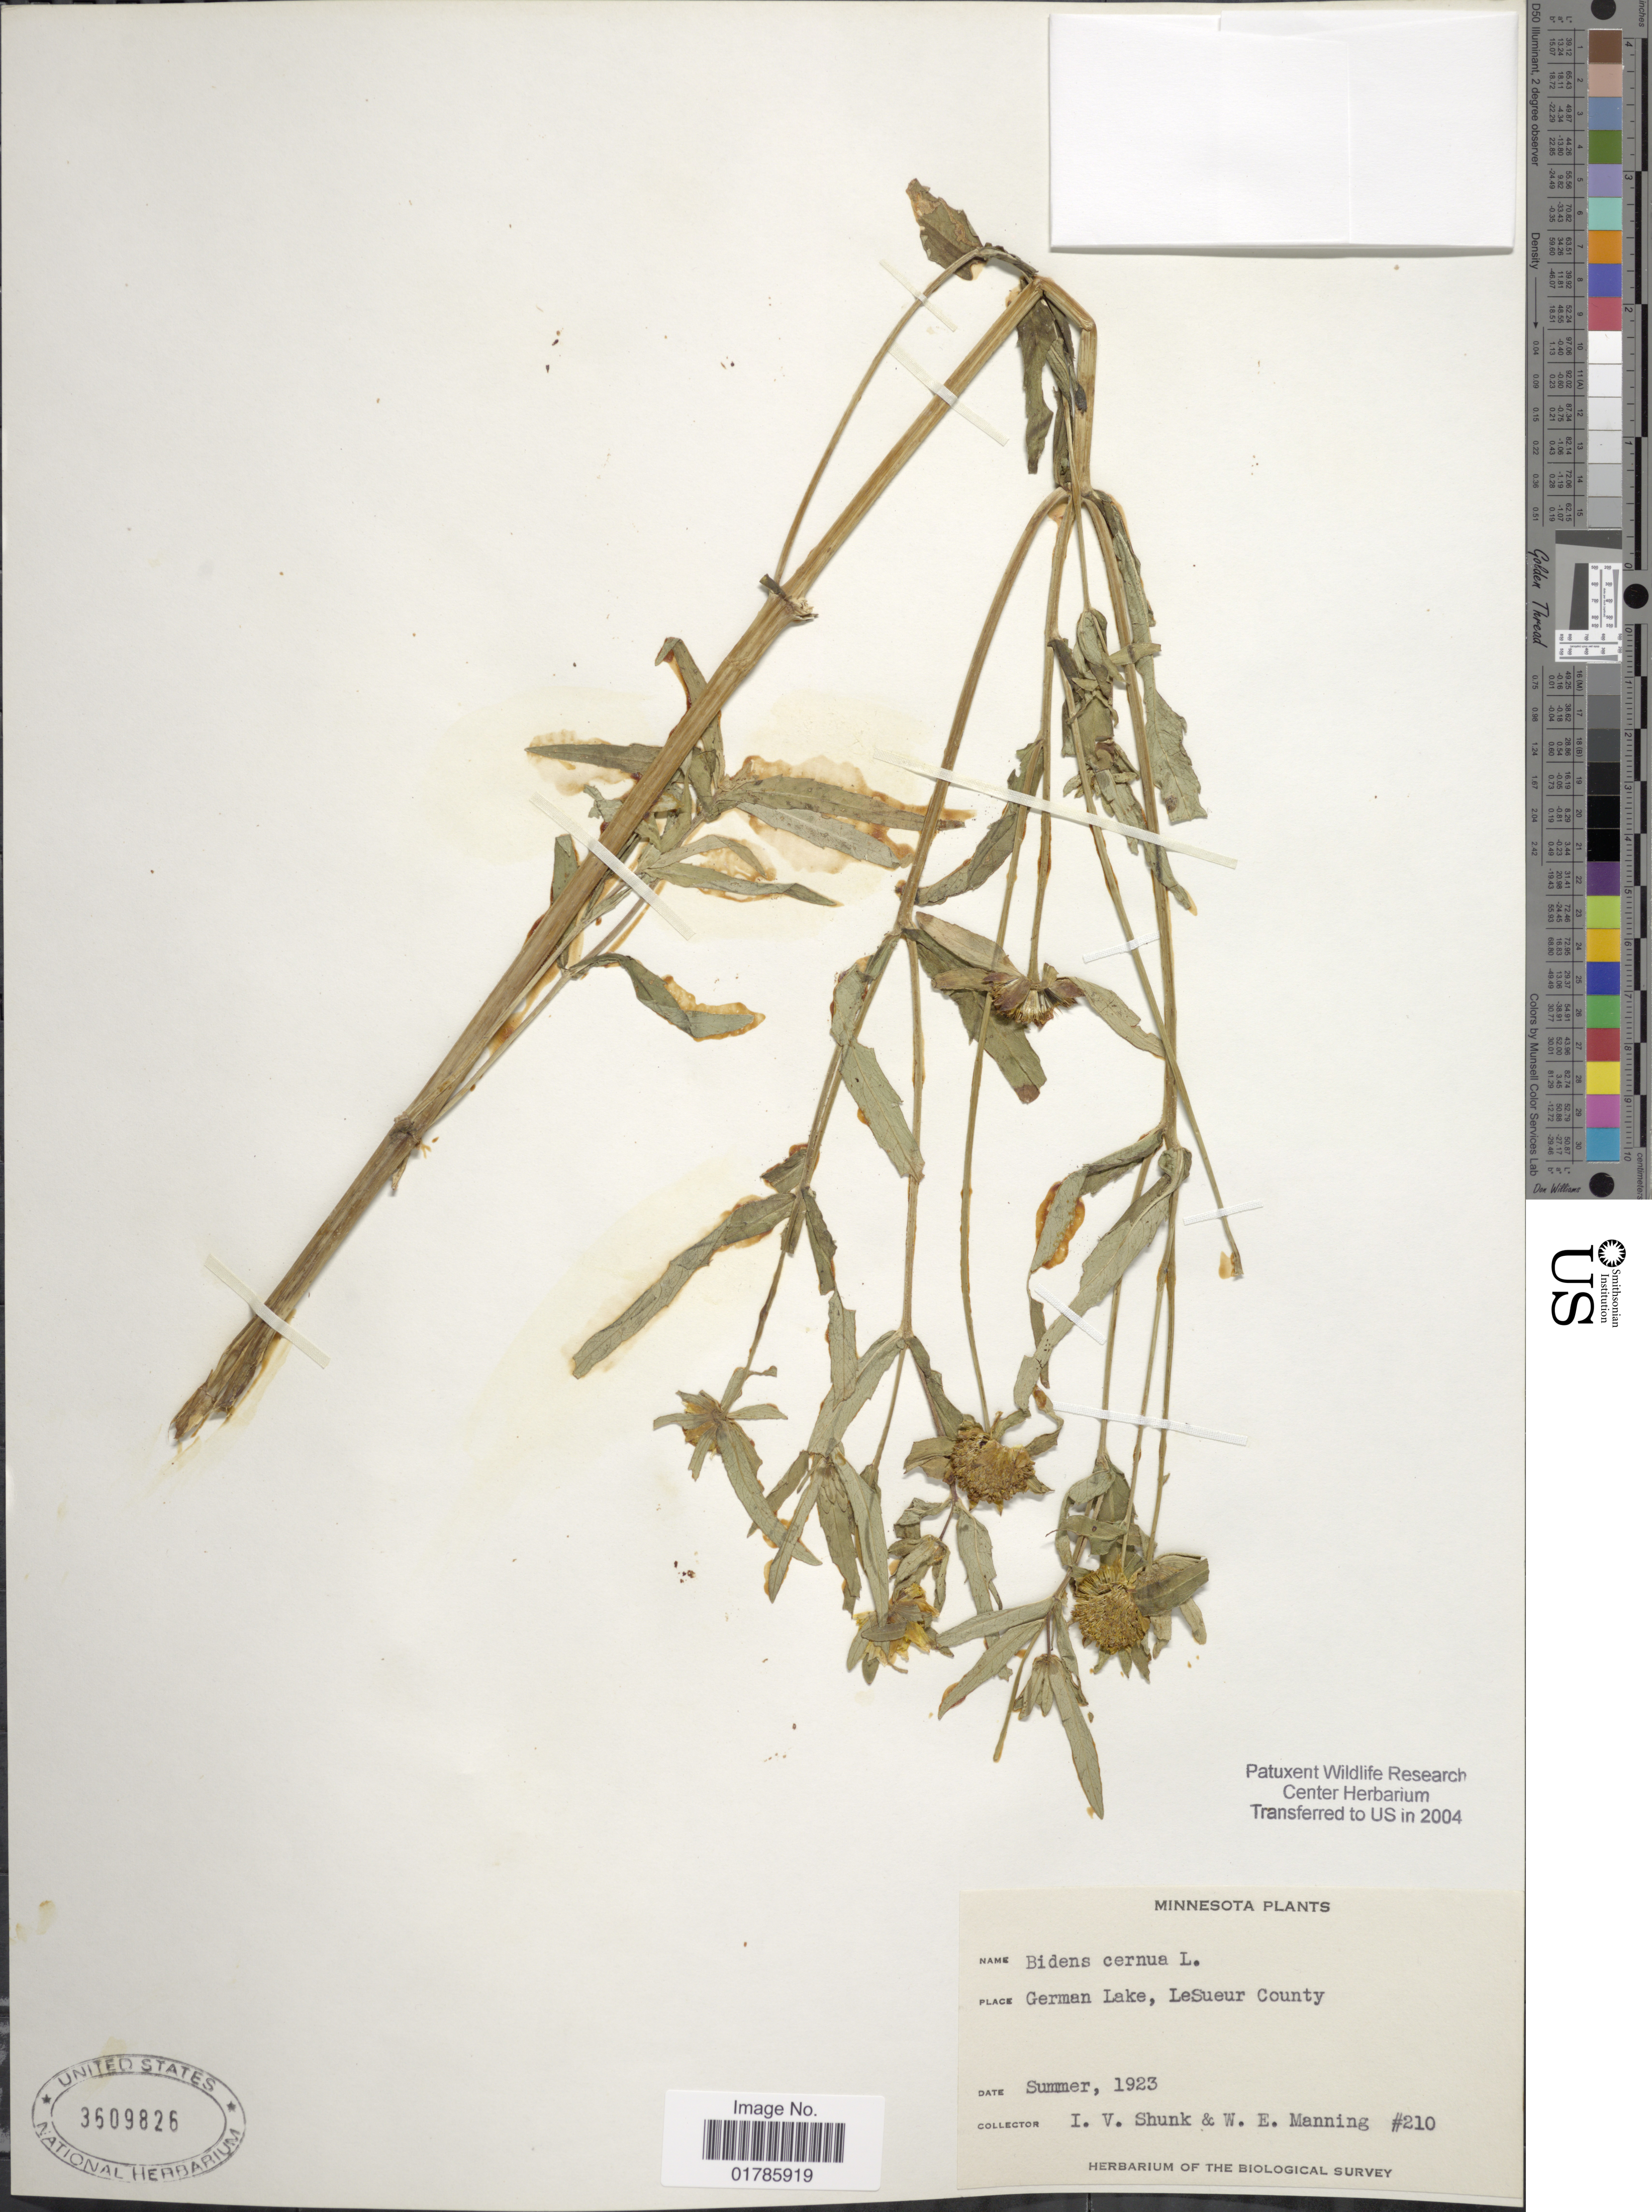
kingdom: Plantae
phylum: Tracheophyta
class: Magnoliopsida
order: Asterales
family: Asteraceae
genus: Bidens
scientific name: Bidens cernua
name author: L.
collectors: I. Shunk & W. Manning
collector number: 210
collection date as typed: Summer, 1923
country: United States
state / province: Minnesota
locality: German Lake, Lesueur County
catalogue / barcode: US 3509826